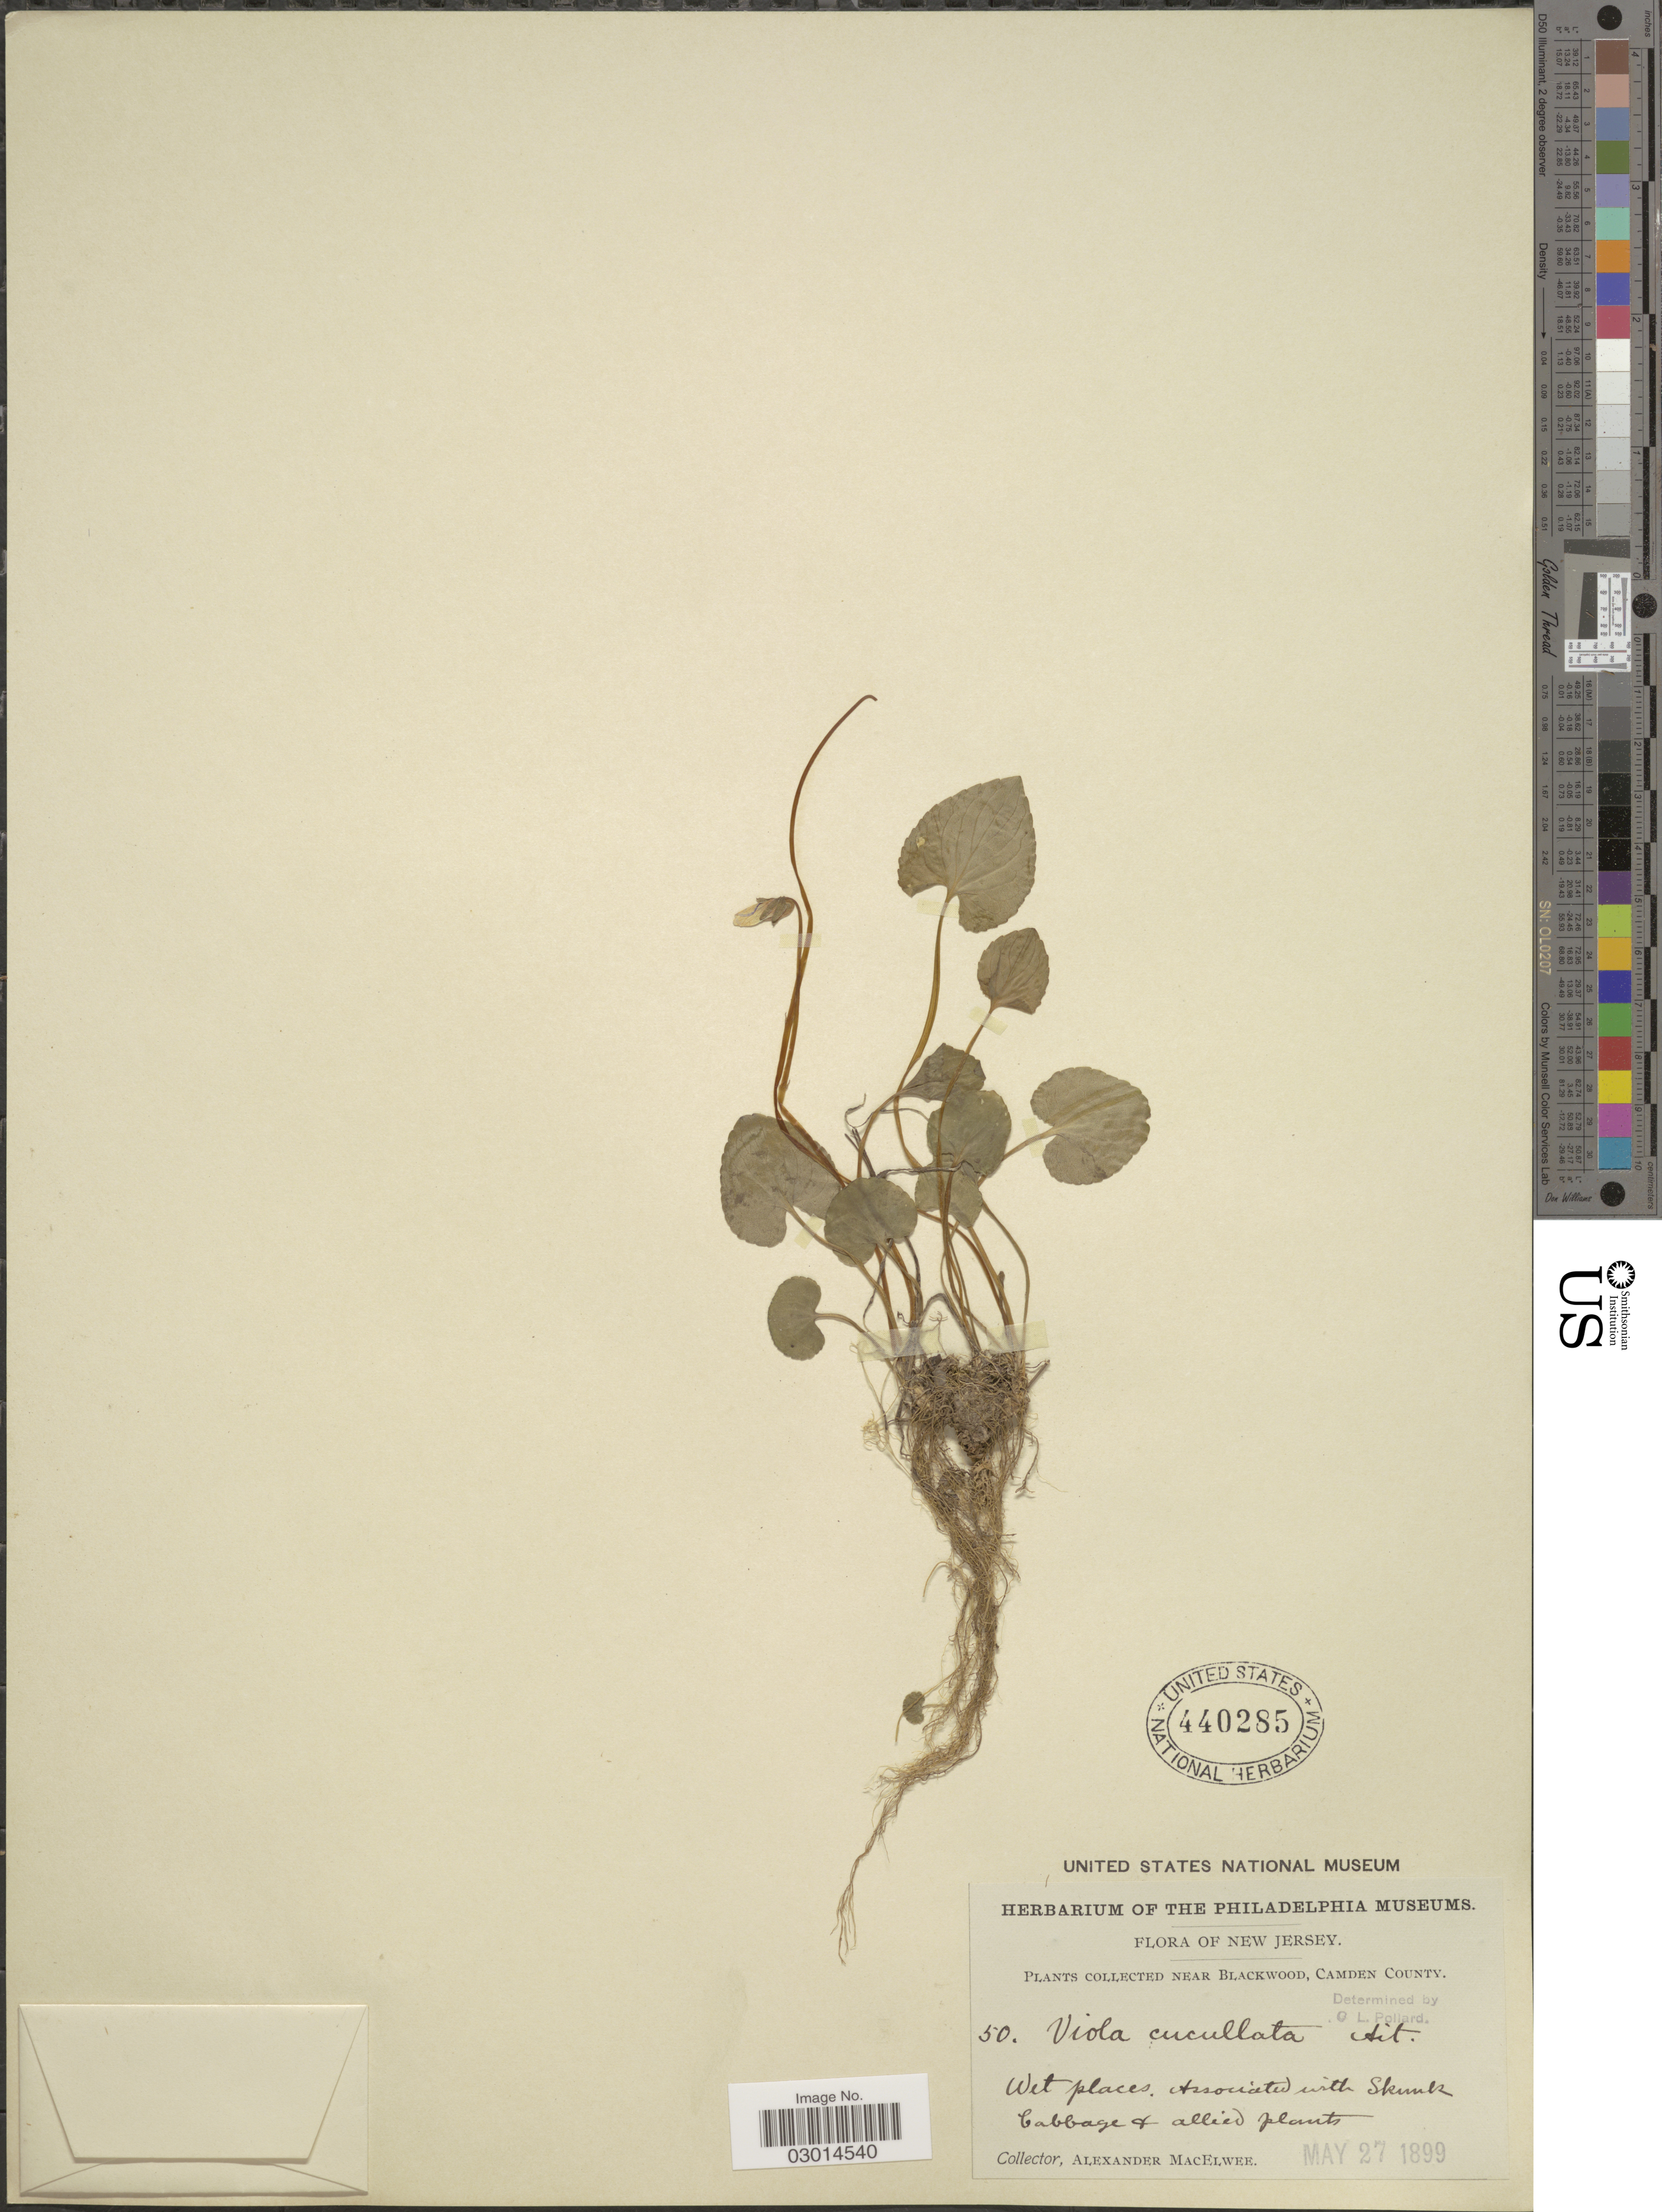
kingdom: Plantae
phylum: Tracheophyta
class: Magnoliopsida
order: Malpighiales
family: Violaceae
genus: Viola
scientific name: Viola cucullata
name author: Aiton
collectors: A. MacElwee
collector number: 50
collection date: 1899-05-27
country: United States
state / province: New Jersey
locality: Near Blackwood, Camden County.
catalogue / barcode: US 440285